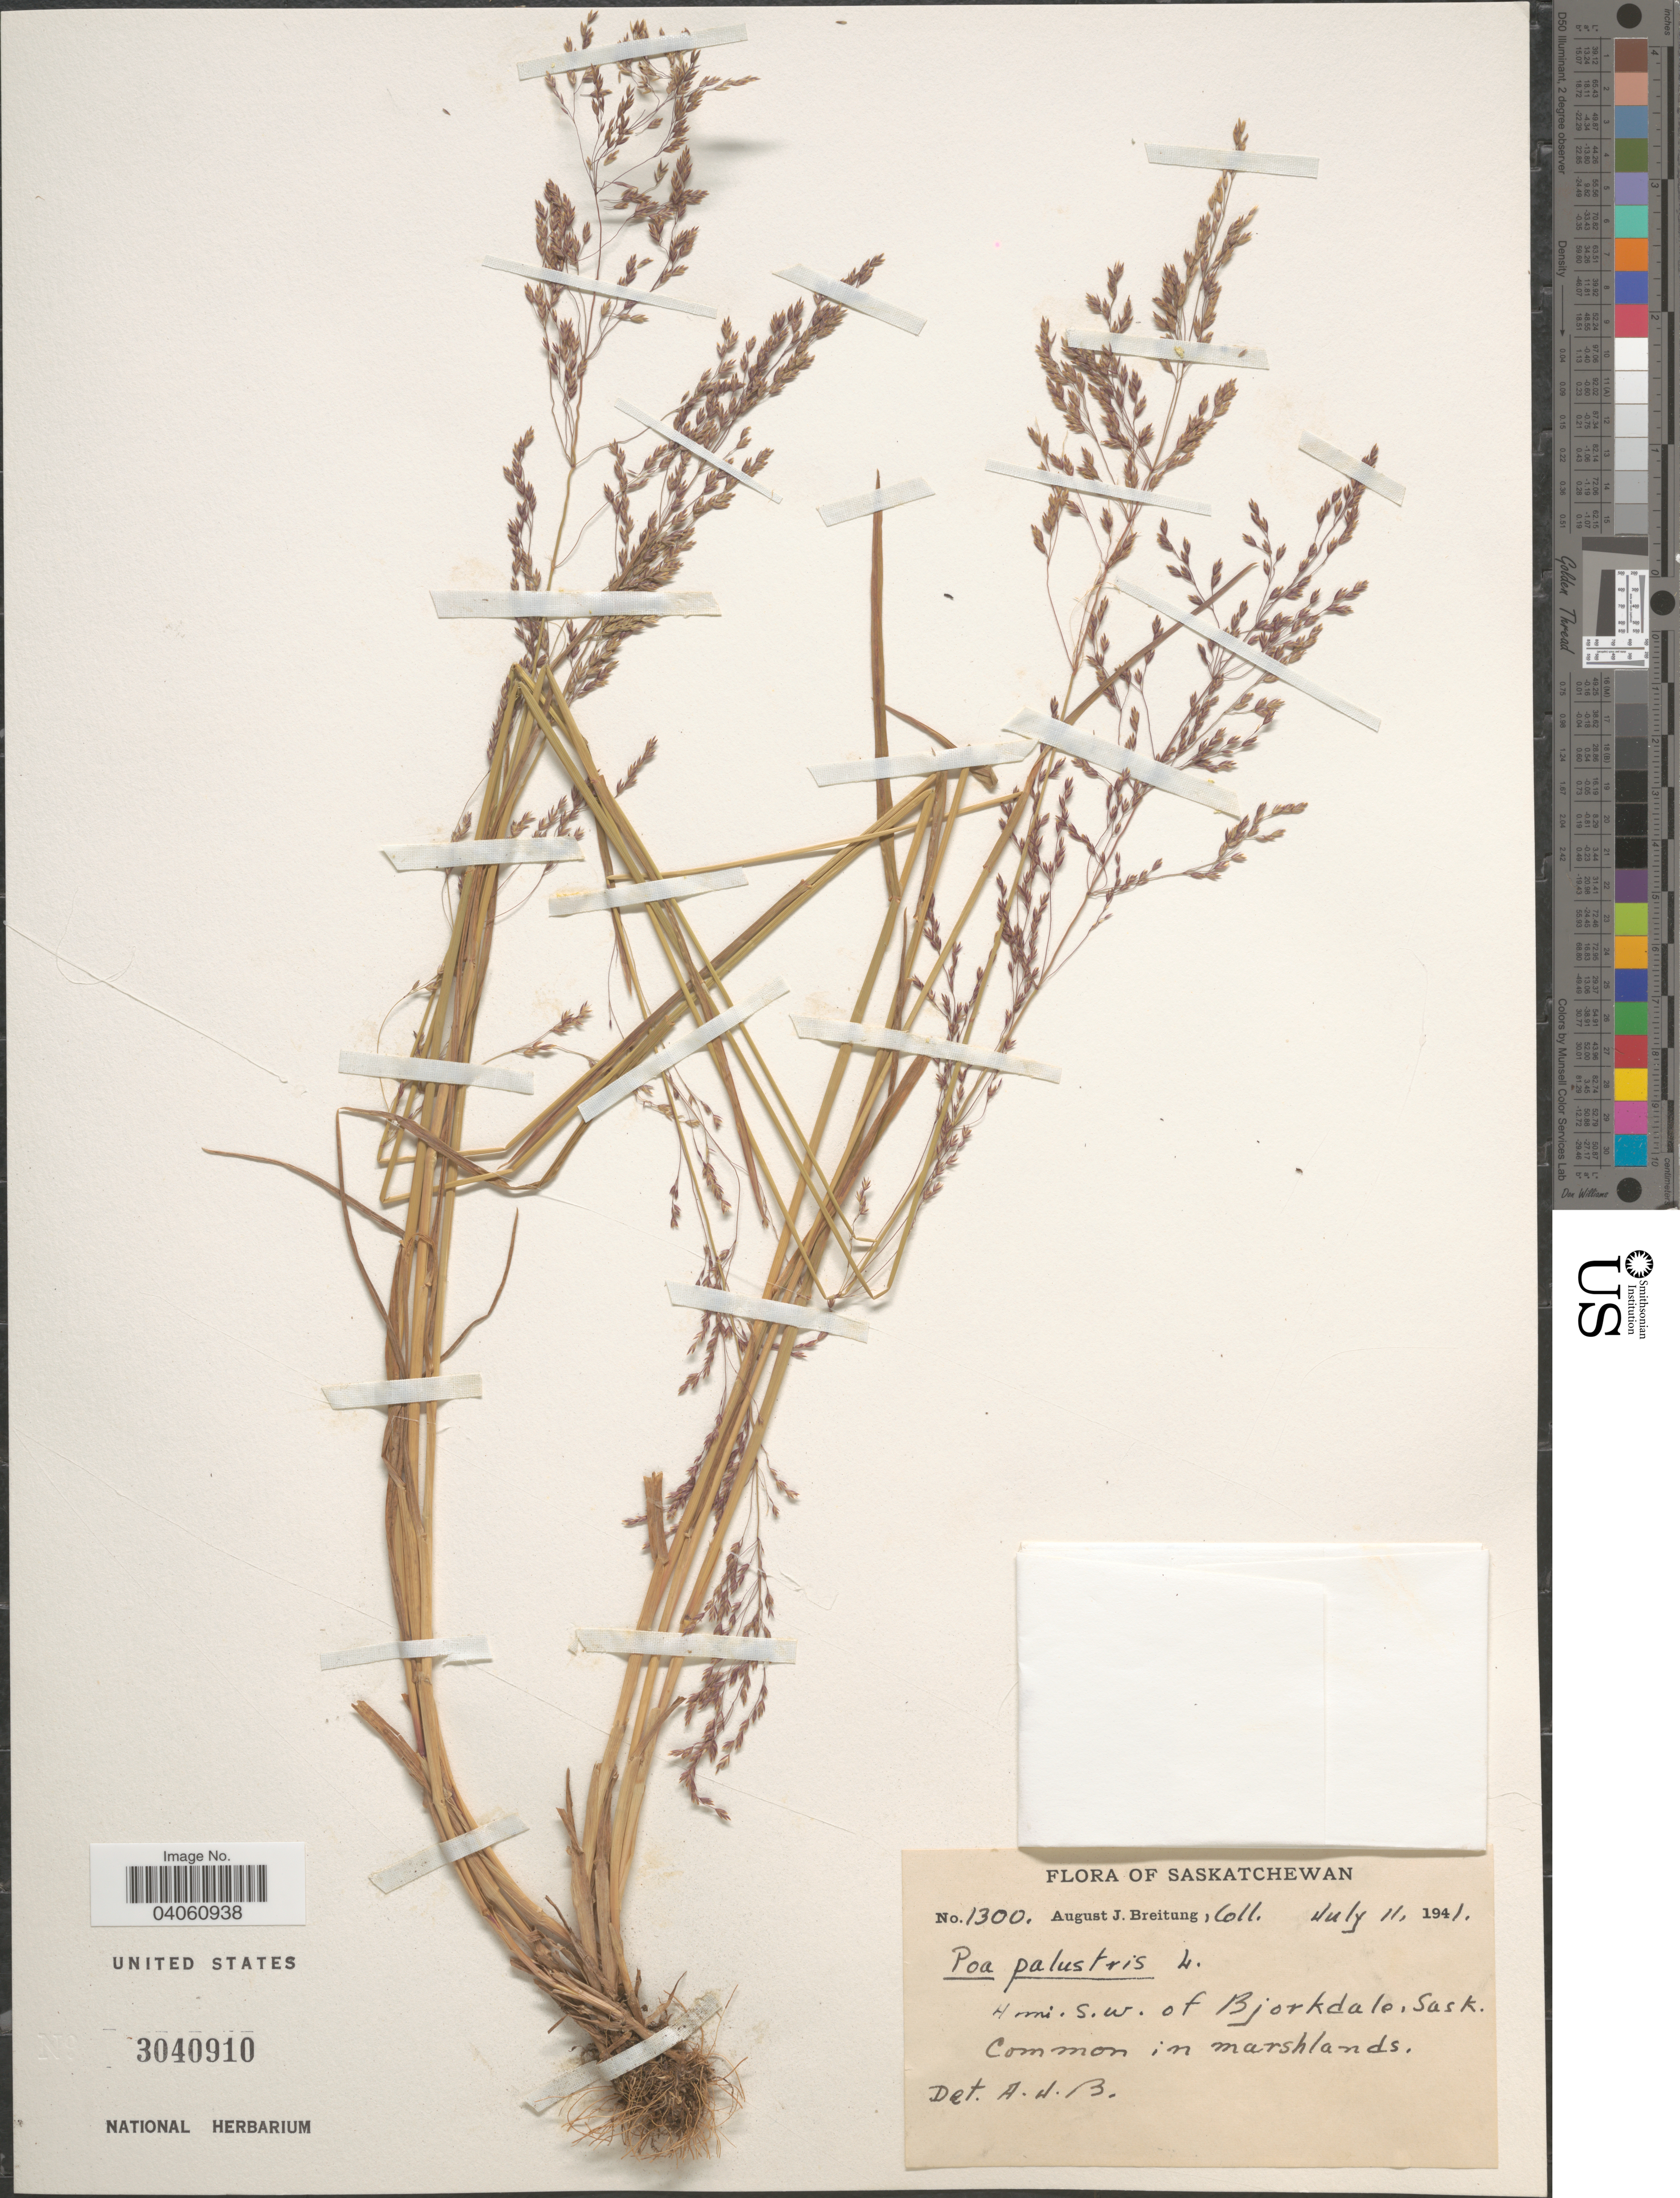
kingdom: Plantae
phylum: Tracheophyta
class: Liliopsida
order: Poales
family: Poaceae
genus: Poa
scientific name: Poa palustris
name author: L.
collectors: A. Breitung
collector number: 1300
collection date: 1941-07-11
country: Canada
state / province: Saskatchewan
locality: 4 mi. S.W. of Bjorkdale.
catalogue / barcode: US 3040910